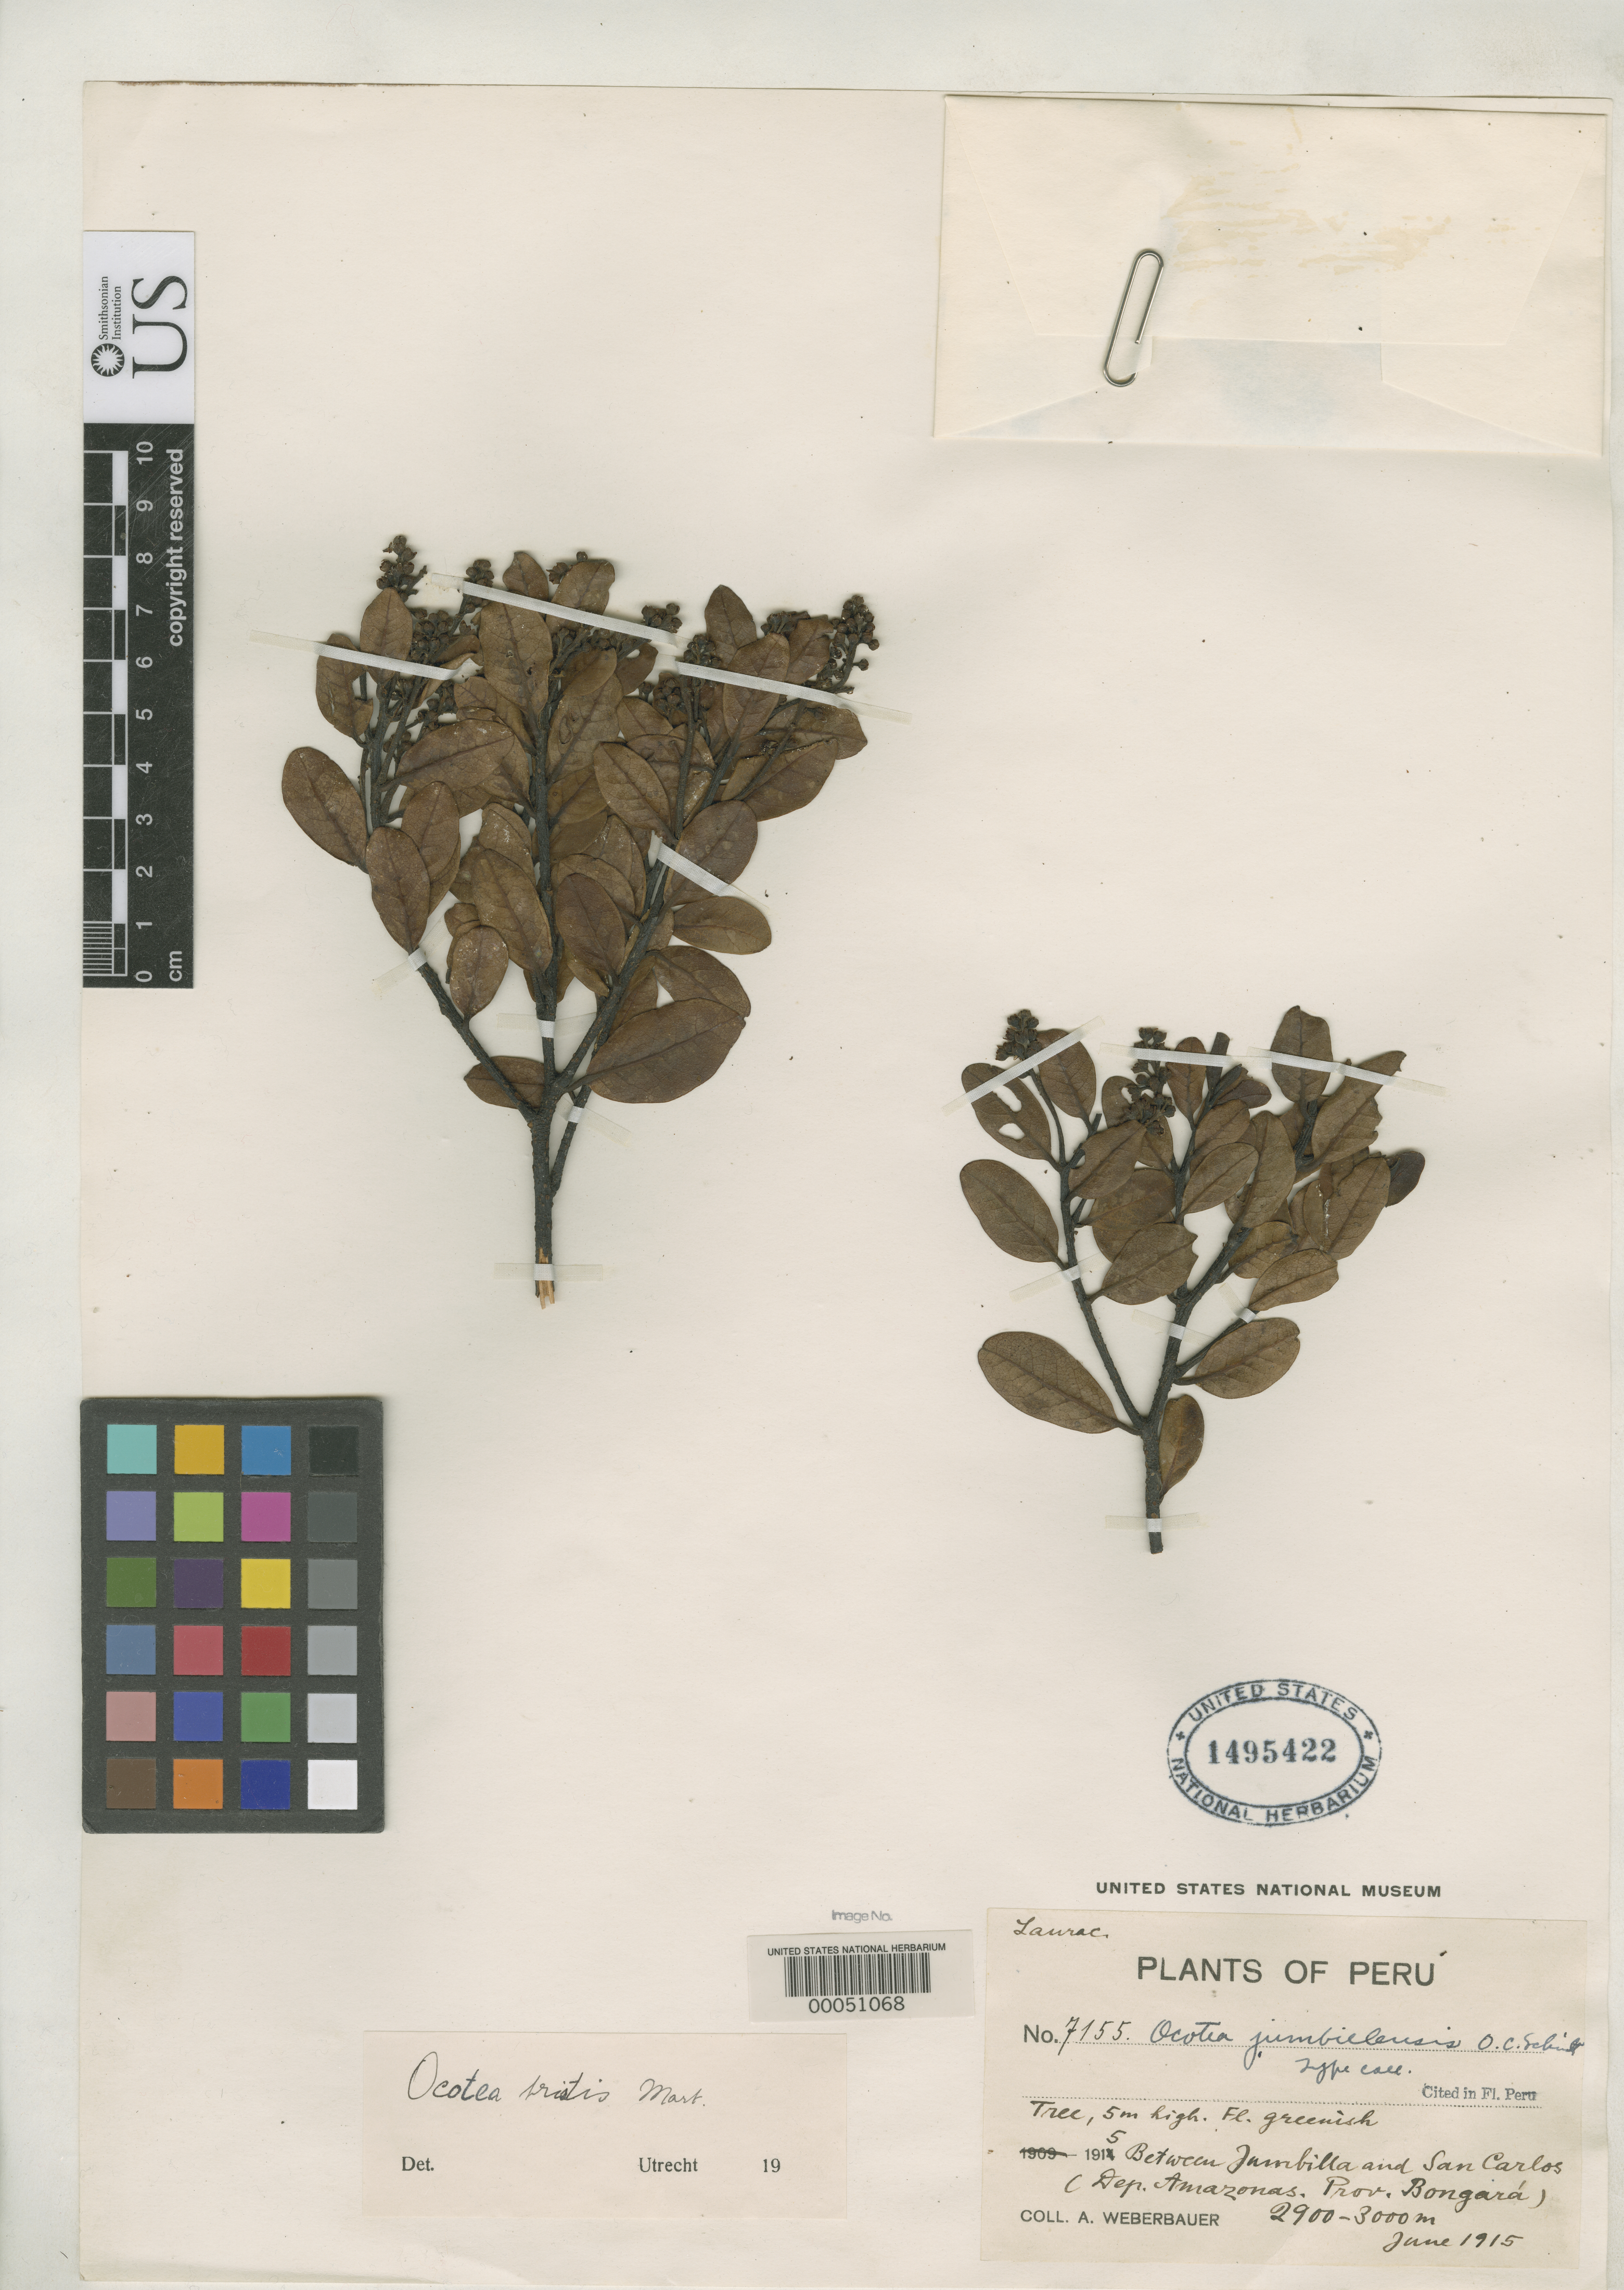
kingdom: Plantae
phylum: Tracheophyta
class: Magnoliopsida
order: Laurales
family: Lauraceae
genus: Ocotea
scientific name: Ocotea jumbillensis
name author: O.C. Schmidt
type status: Isotype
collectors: A. Weberbauer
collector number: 7155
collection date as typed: Jun 1915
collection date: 1915-06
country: Peru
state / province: Amazonas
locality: Between Jumbilla and San Carlos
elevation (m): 2900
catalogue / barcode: US 1495422